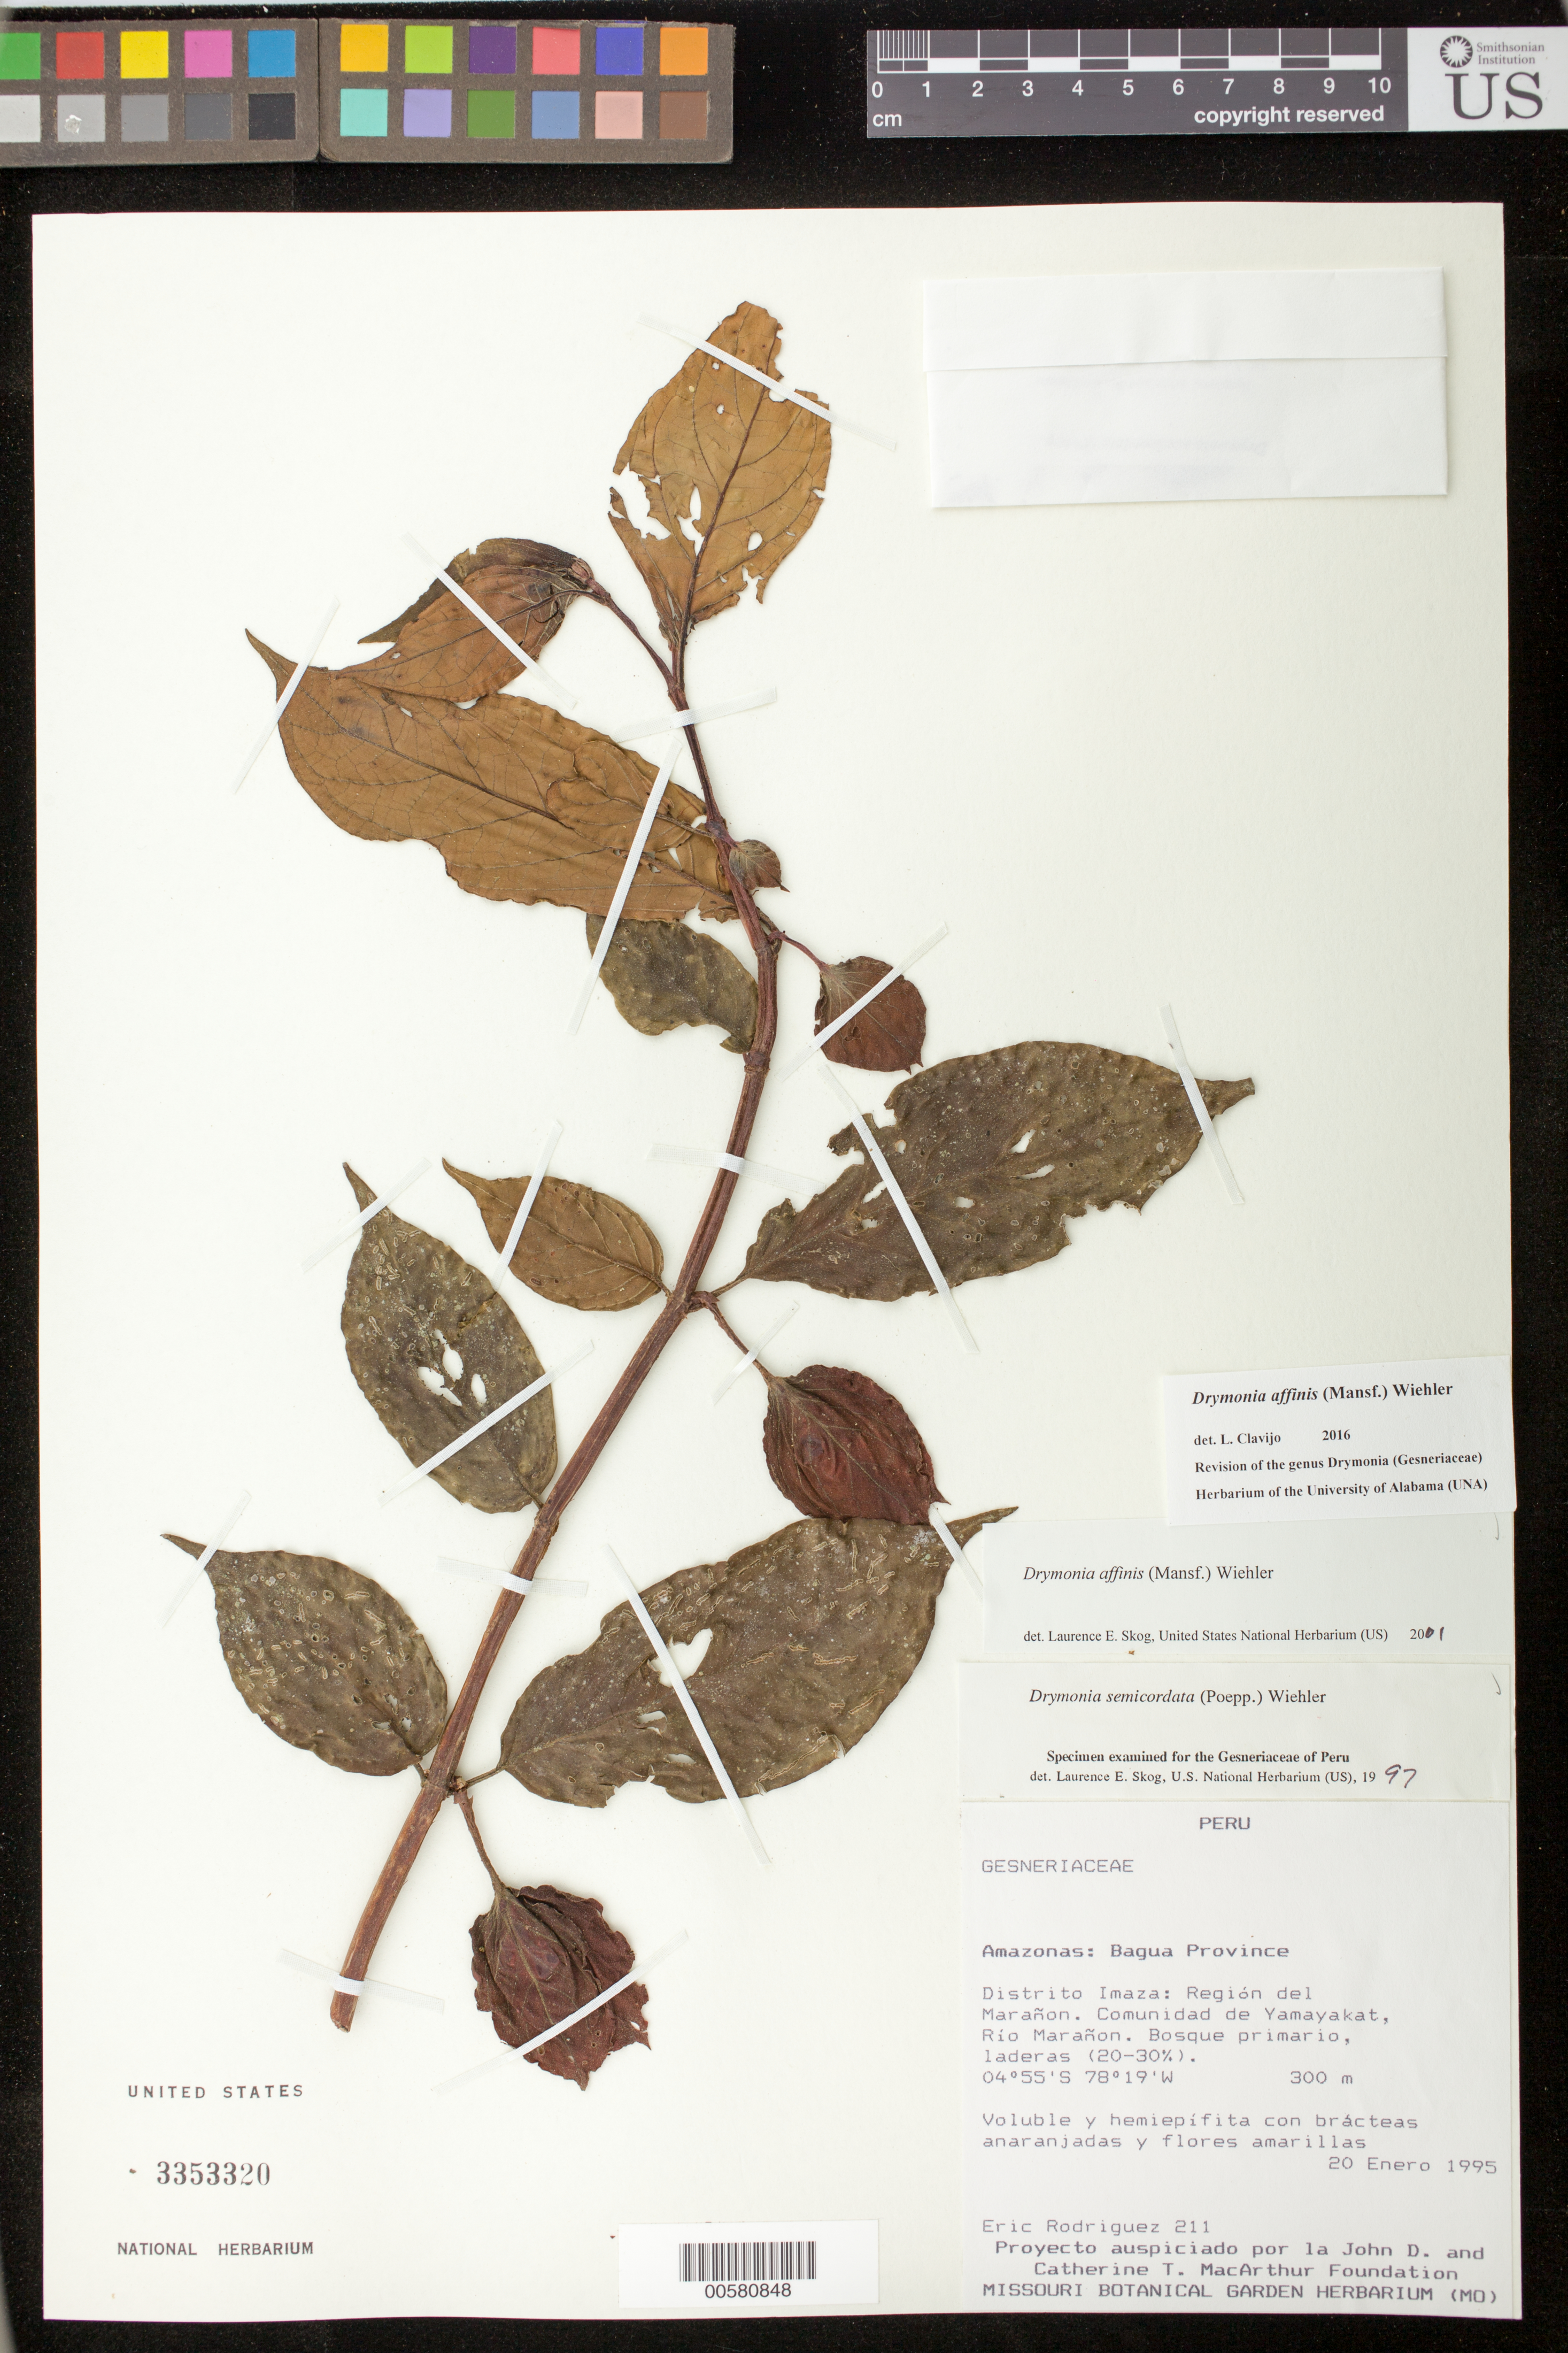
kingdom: Plantae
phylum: Tracheophyta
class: Magnoliopsida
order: Lamiales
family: Gesneriaceae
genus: Drymonia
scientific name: Drymonia affinis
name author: (Mansf.) Wiehler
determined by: Skog, Laurence E.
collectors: E. Rodriguez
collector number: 211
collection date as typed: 20 Jan 1995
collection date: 1995-01-20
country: Peru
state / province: Amazonas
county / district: Bagua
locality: Prov. Bagua, dtto. Imaza: región del Marañon, comunidad de Yamayakat, Río Marañon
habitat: Bosque primario, laderas (20-30%)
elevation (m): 300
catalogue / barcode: US 3353320